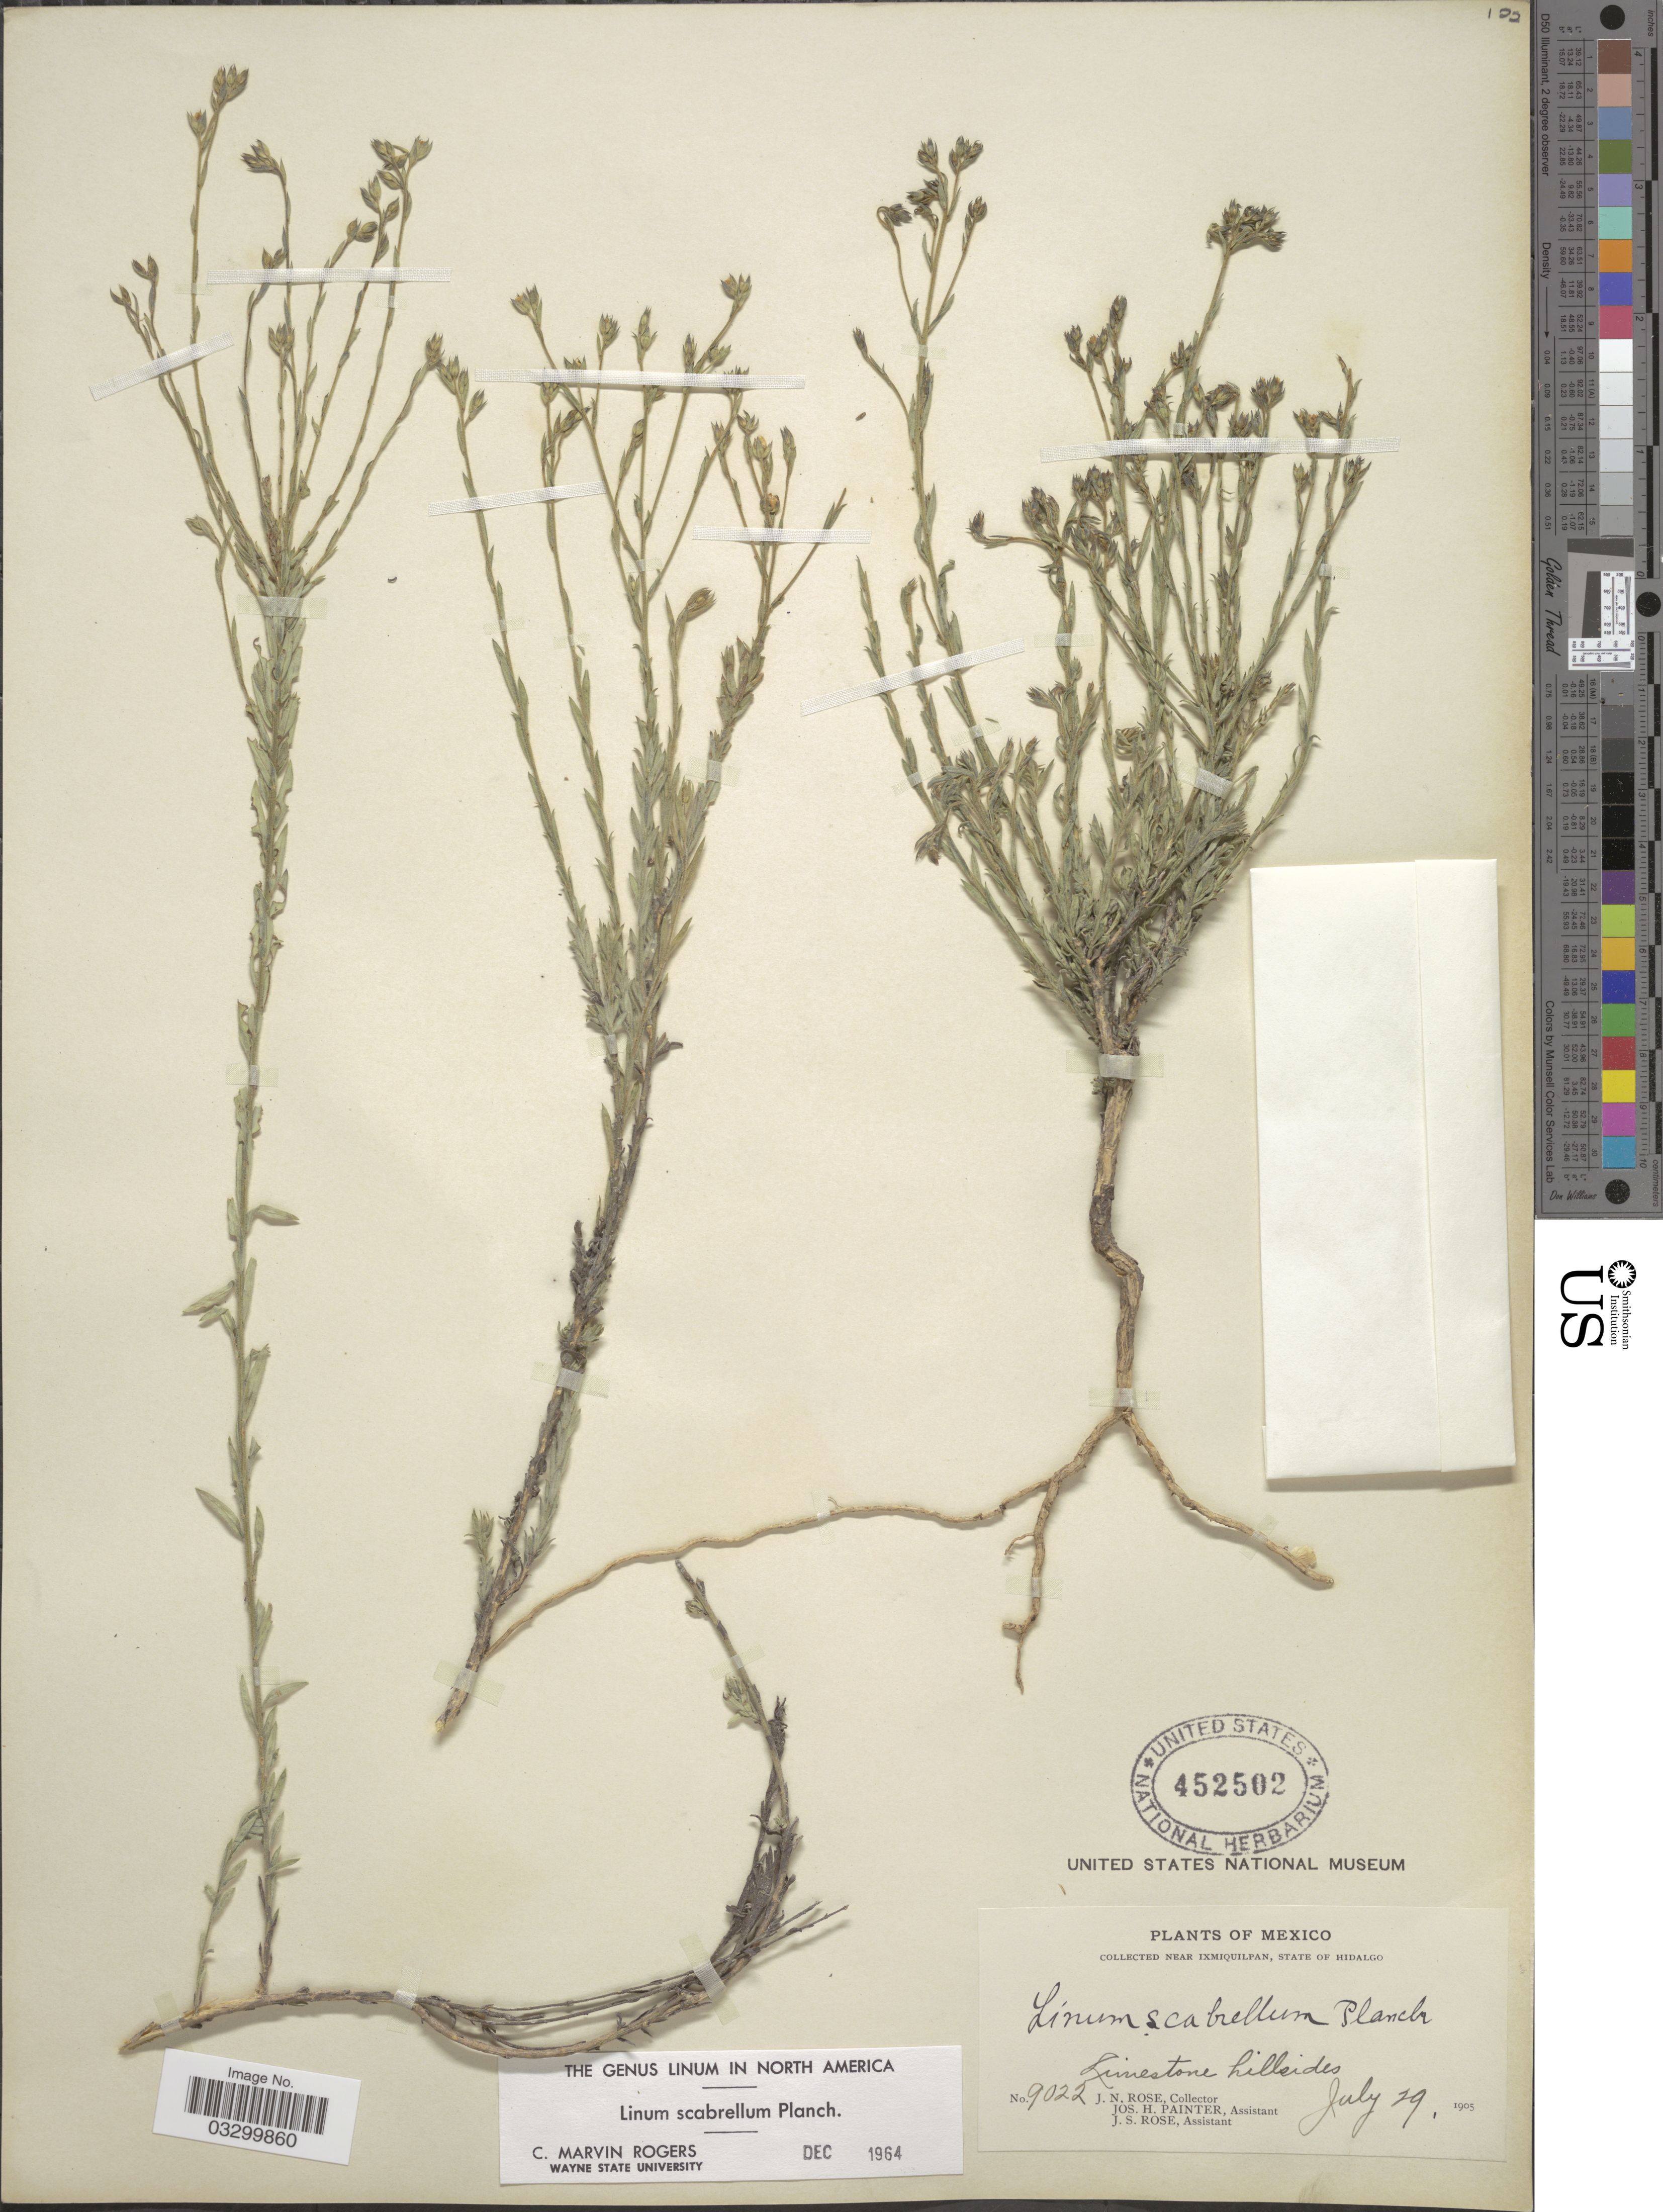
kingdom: Plantae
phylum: Tracheophyta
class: Magnoliopsida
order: Malpighiales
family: Linaceae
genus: Linum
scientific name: Linum scabrellum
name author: Planch.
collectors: J. N. Rose, J. H. Painter & J. S. Rose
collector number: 9022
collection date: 1905-07-29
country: Mexico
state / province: Hidalgo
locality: Near Ixmiquilpan.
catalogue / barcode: US 452502